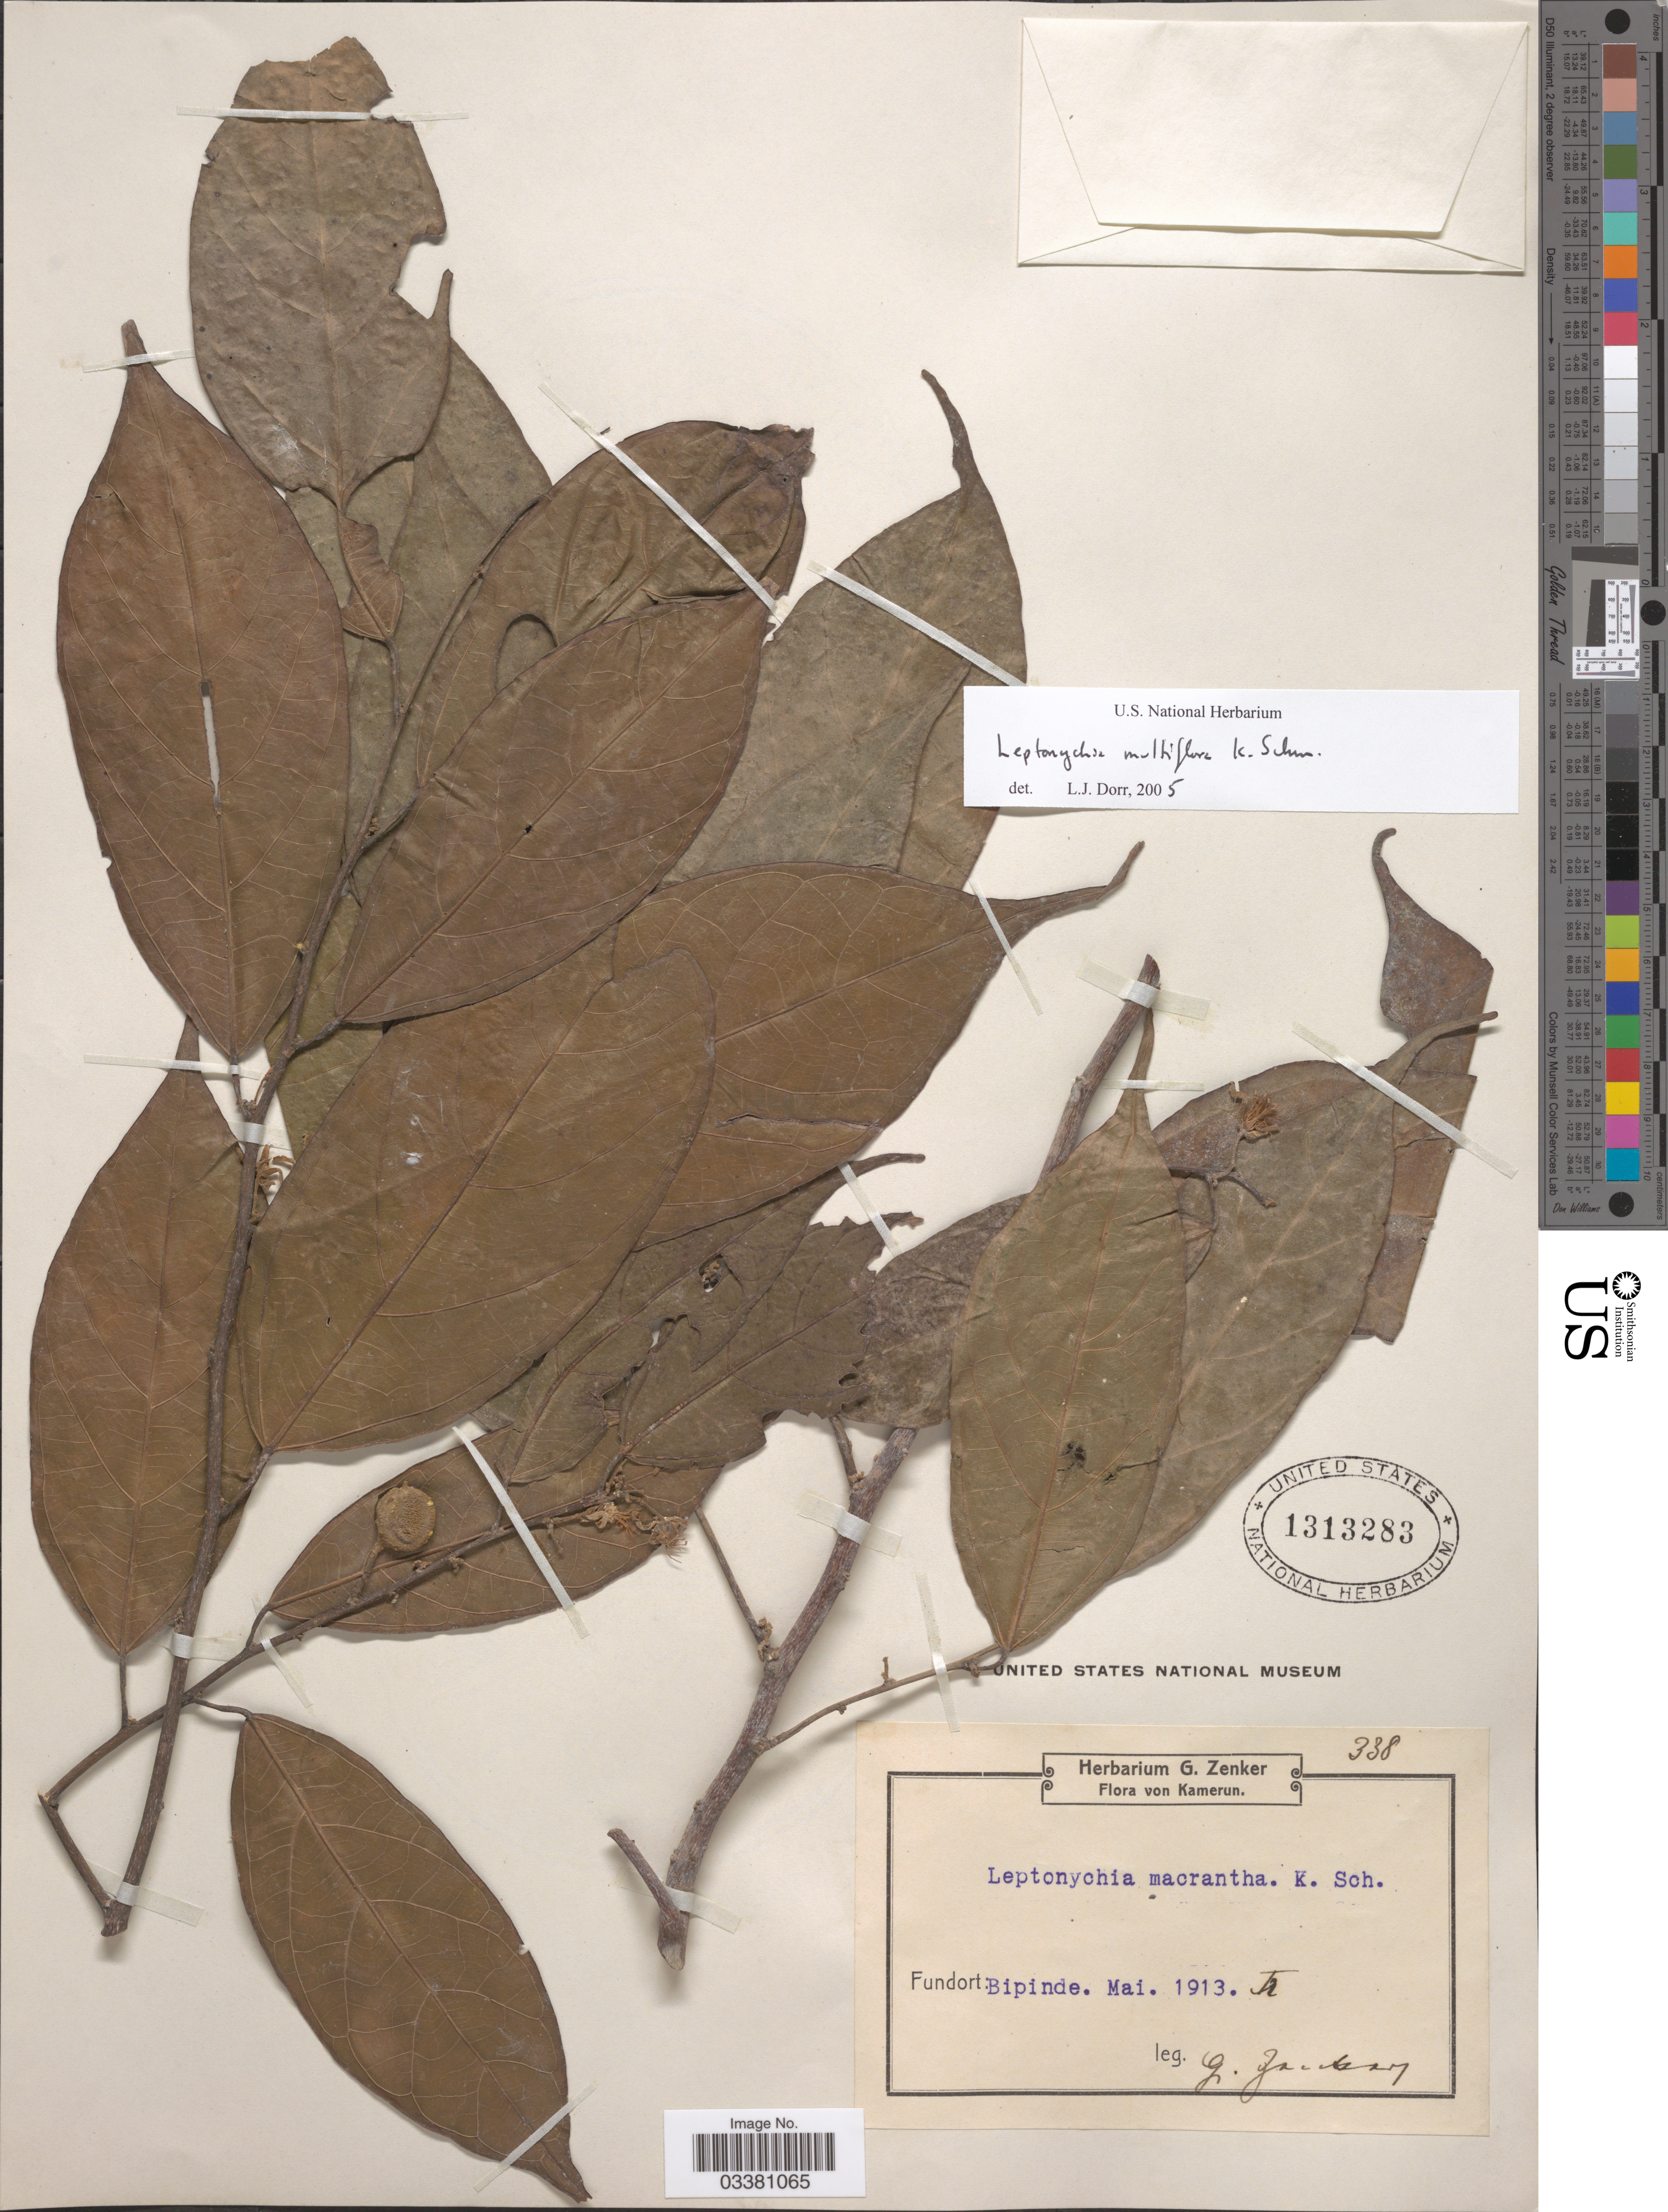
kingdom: Plantae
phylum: Tracheophyta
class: Magnoliopsida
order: Malvales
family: Malvaceae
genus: Leptonychia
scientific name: Leptonychia multiflora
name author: K. Schum.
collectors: G. A. Zenker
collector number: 338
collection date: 1913-05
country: Cameroon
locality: Kamerun. Bipinde.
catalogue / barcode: US 1313283